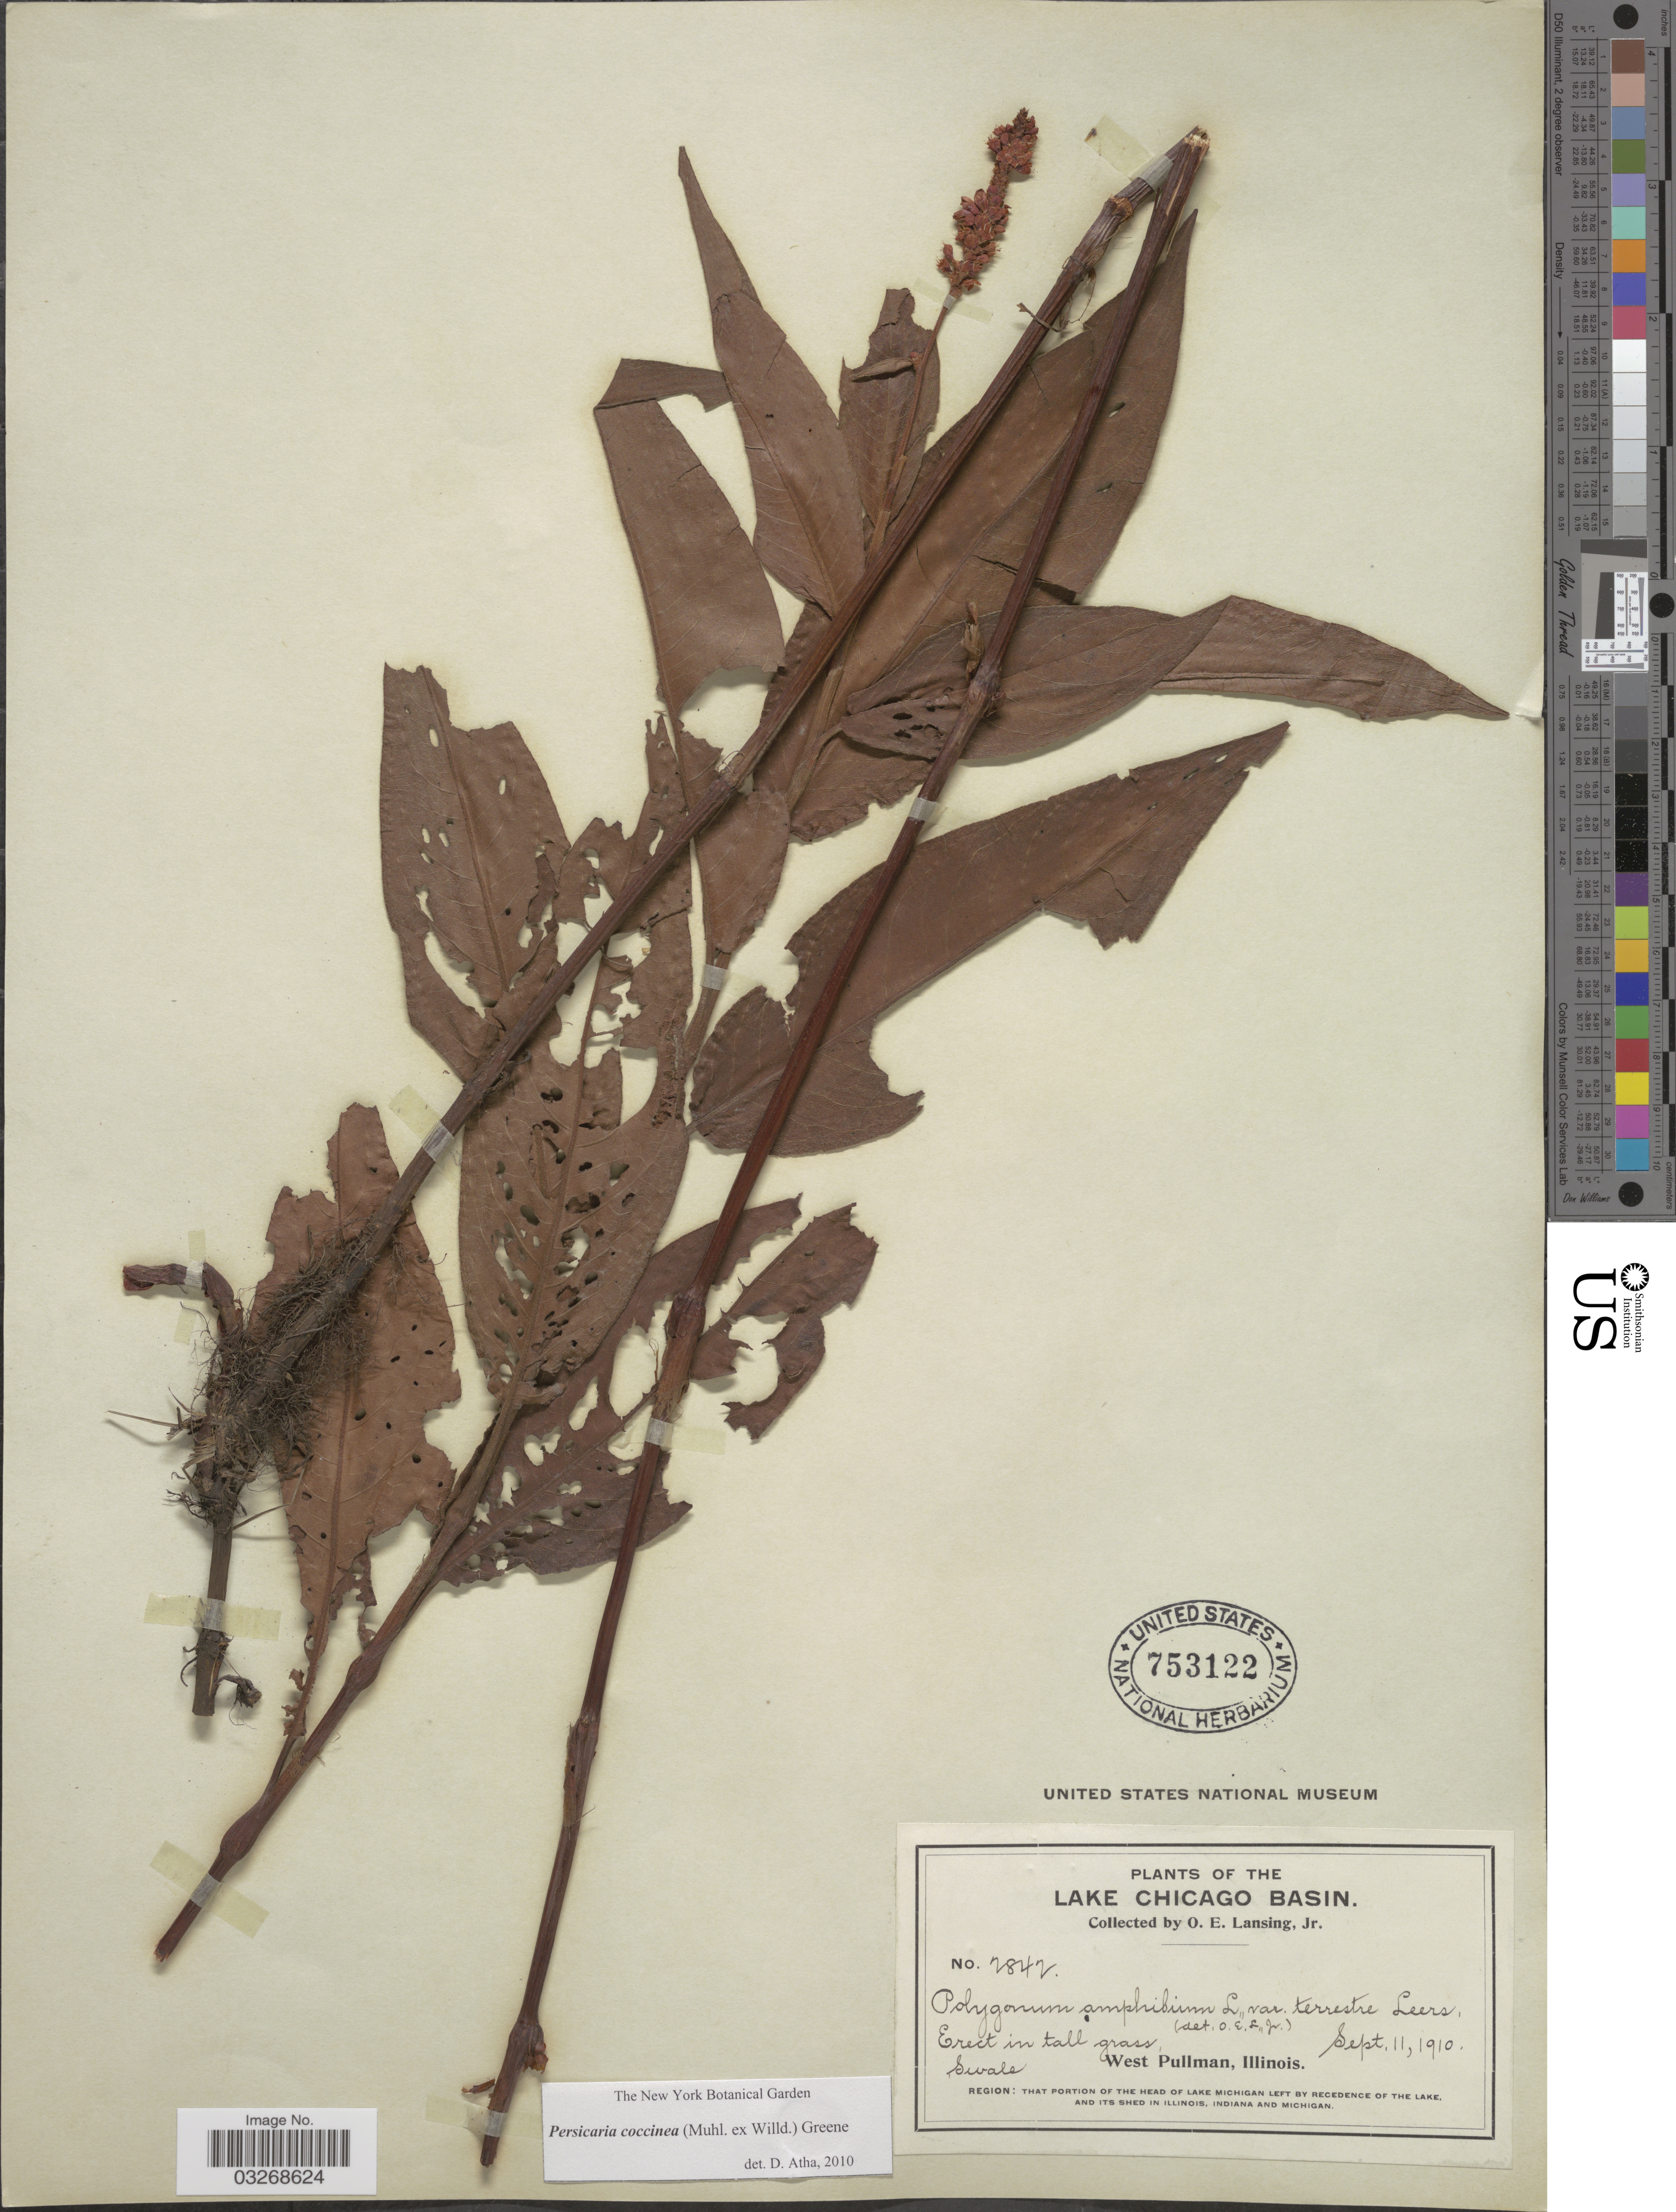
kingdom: Plantae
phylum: Tracheophyta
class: Magnoliopsida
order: Caryophyllales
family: Polygonaceae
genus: Persicaria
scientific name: Persicaria coccinea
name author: (Muhl. ex Willd.) Greene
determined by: Atha, D. E.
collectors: O. Lansing Jr.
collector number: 2842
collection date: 1910-09-11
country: United States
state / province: Illinois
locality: Lake Chicago Basin. West Pullman. Region: that portion of the head of Lake Michigan left by recedence of the lake.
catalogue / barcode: US 753122